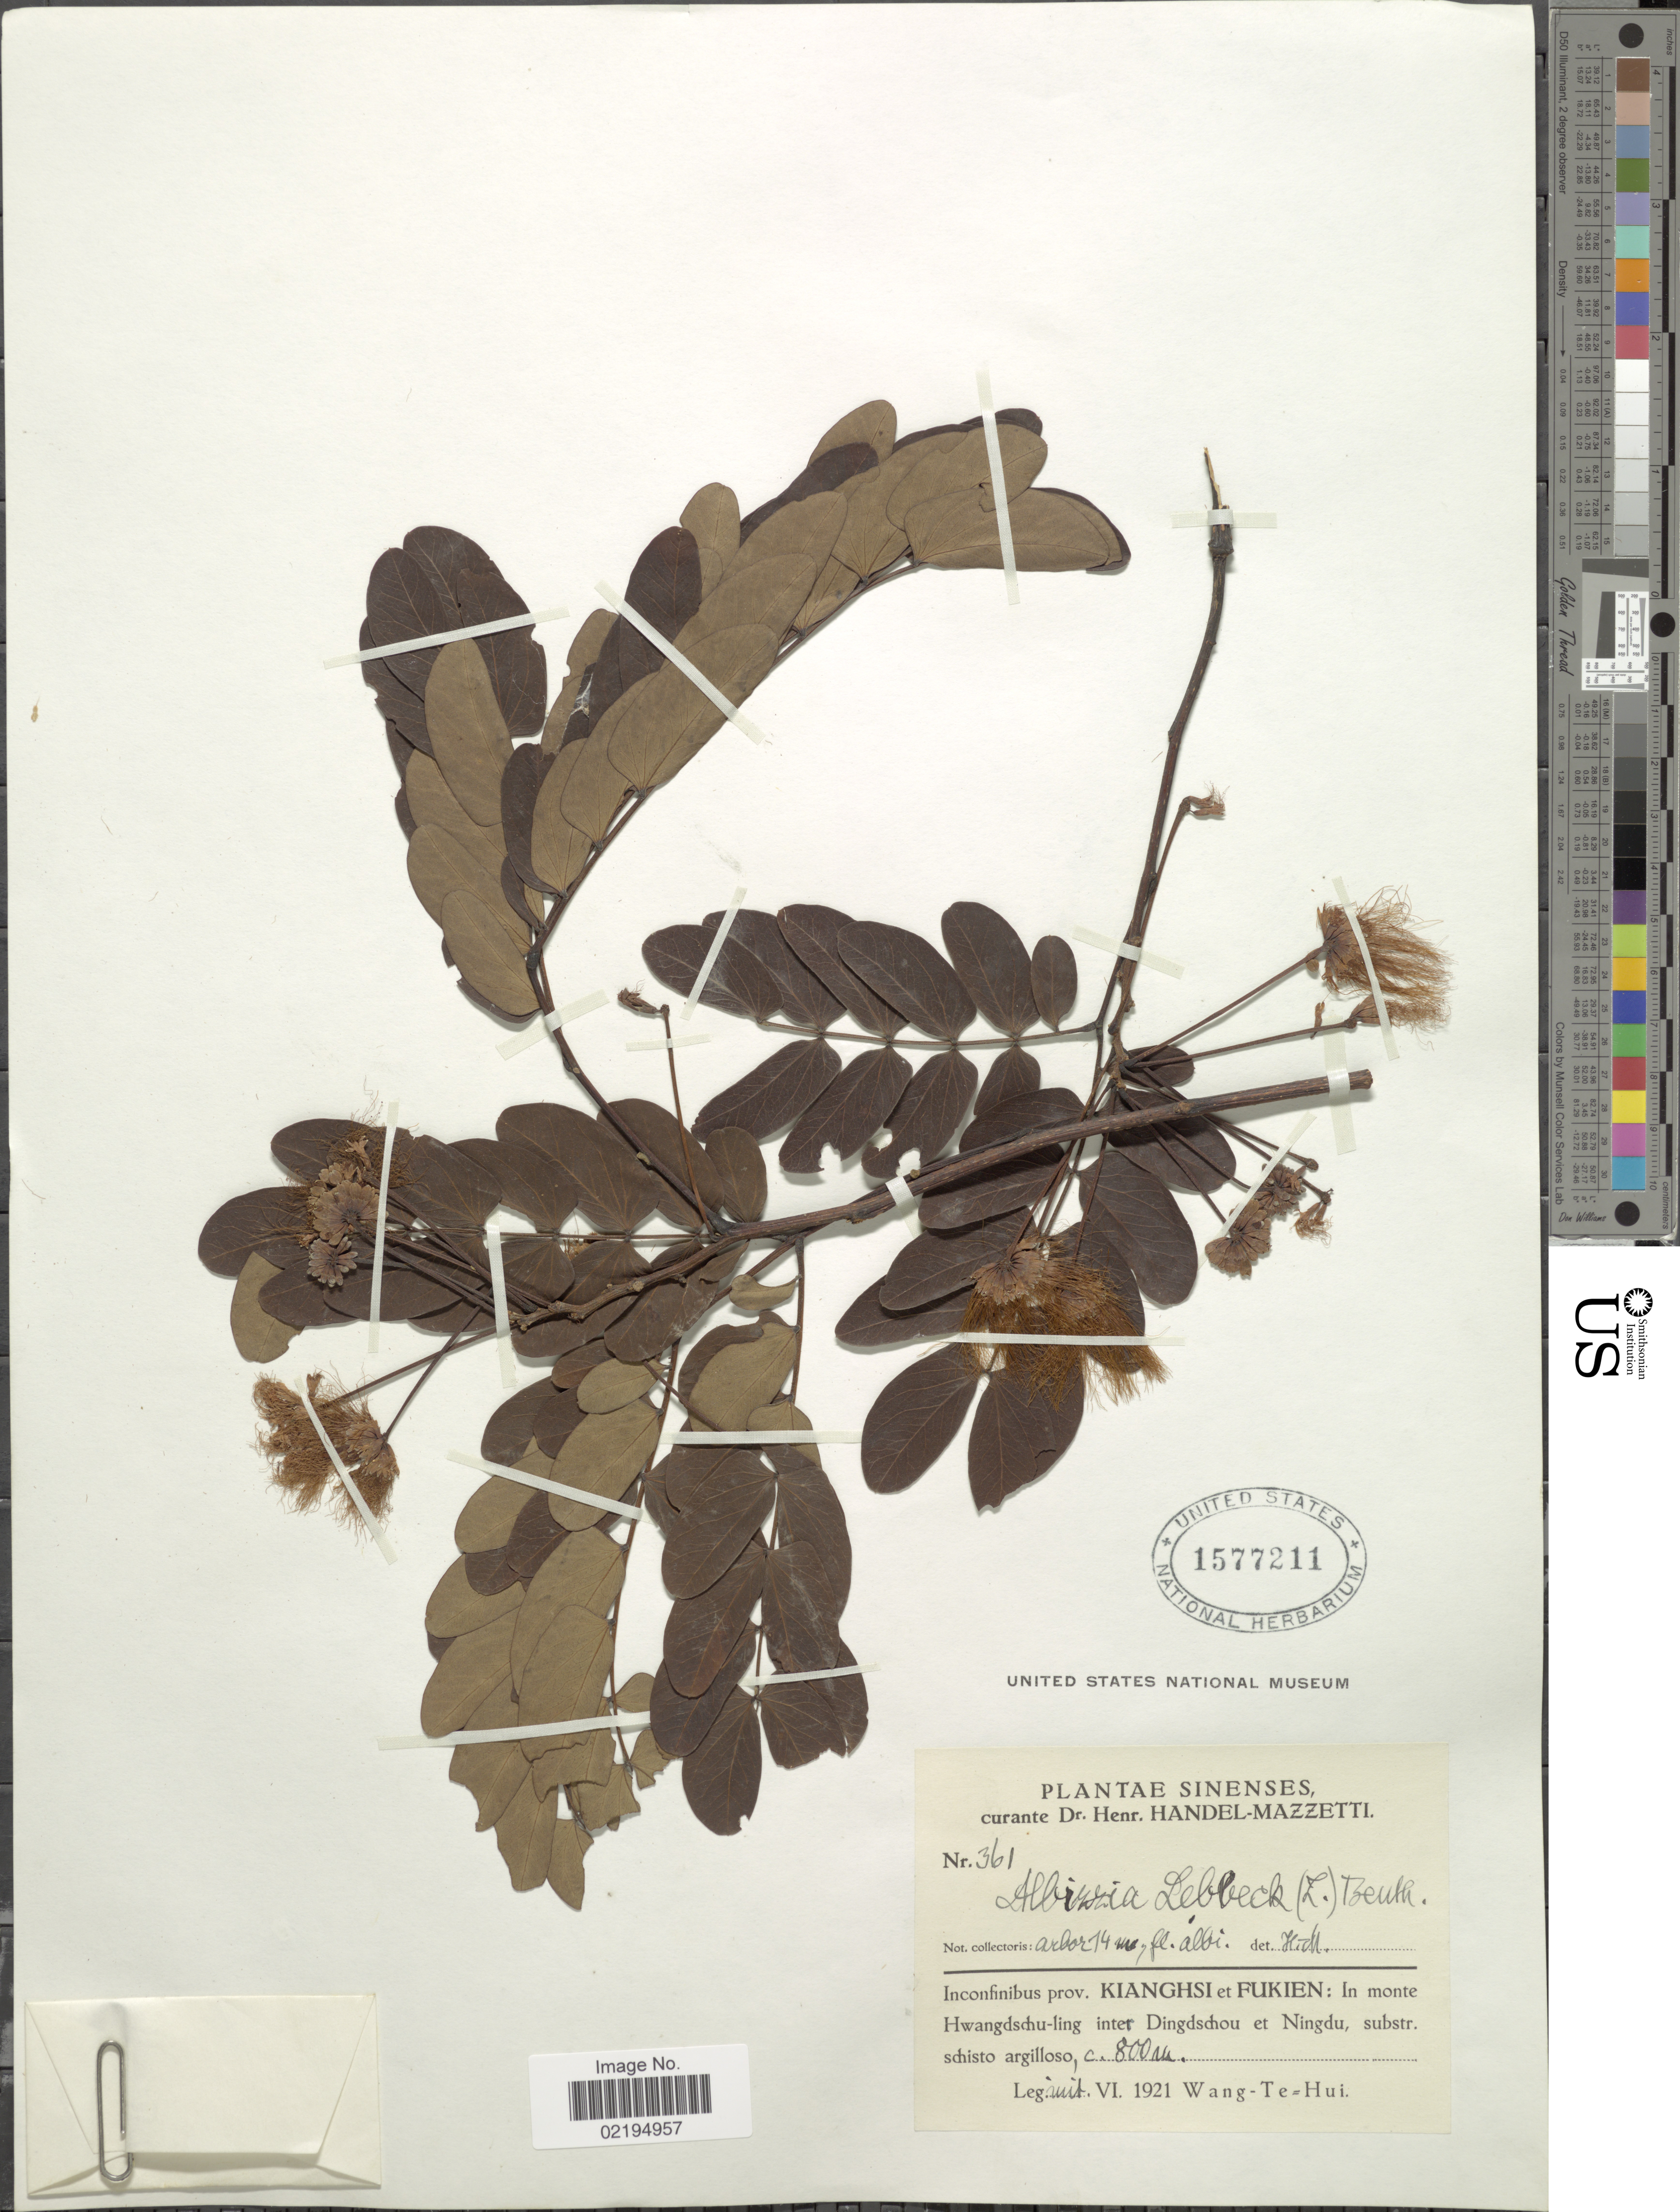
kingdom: Plantae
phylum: Tracheophyta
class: Magnoliopsida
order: Fabales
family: Fabaceae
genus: Albizia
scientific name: Albizia lebbeck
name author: (L.) Benth.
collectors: T. H. Wang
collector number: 361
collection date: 1921-06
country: China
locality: Sinenses, inconfinibus prov. Kianghsi et Fukien: in monte Hwangschu-ling inter Dingdschou et Ningdu, substr. schisto argilloso.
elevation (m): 800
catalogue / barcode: US 1577211